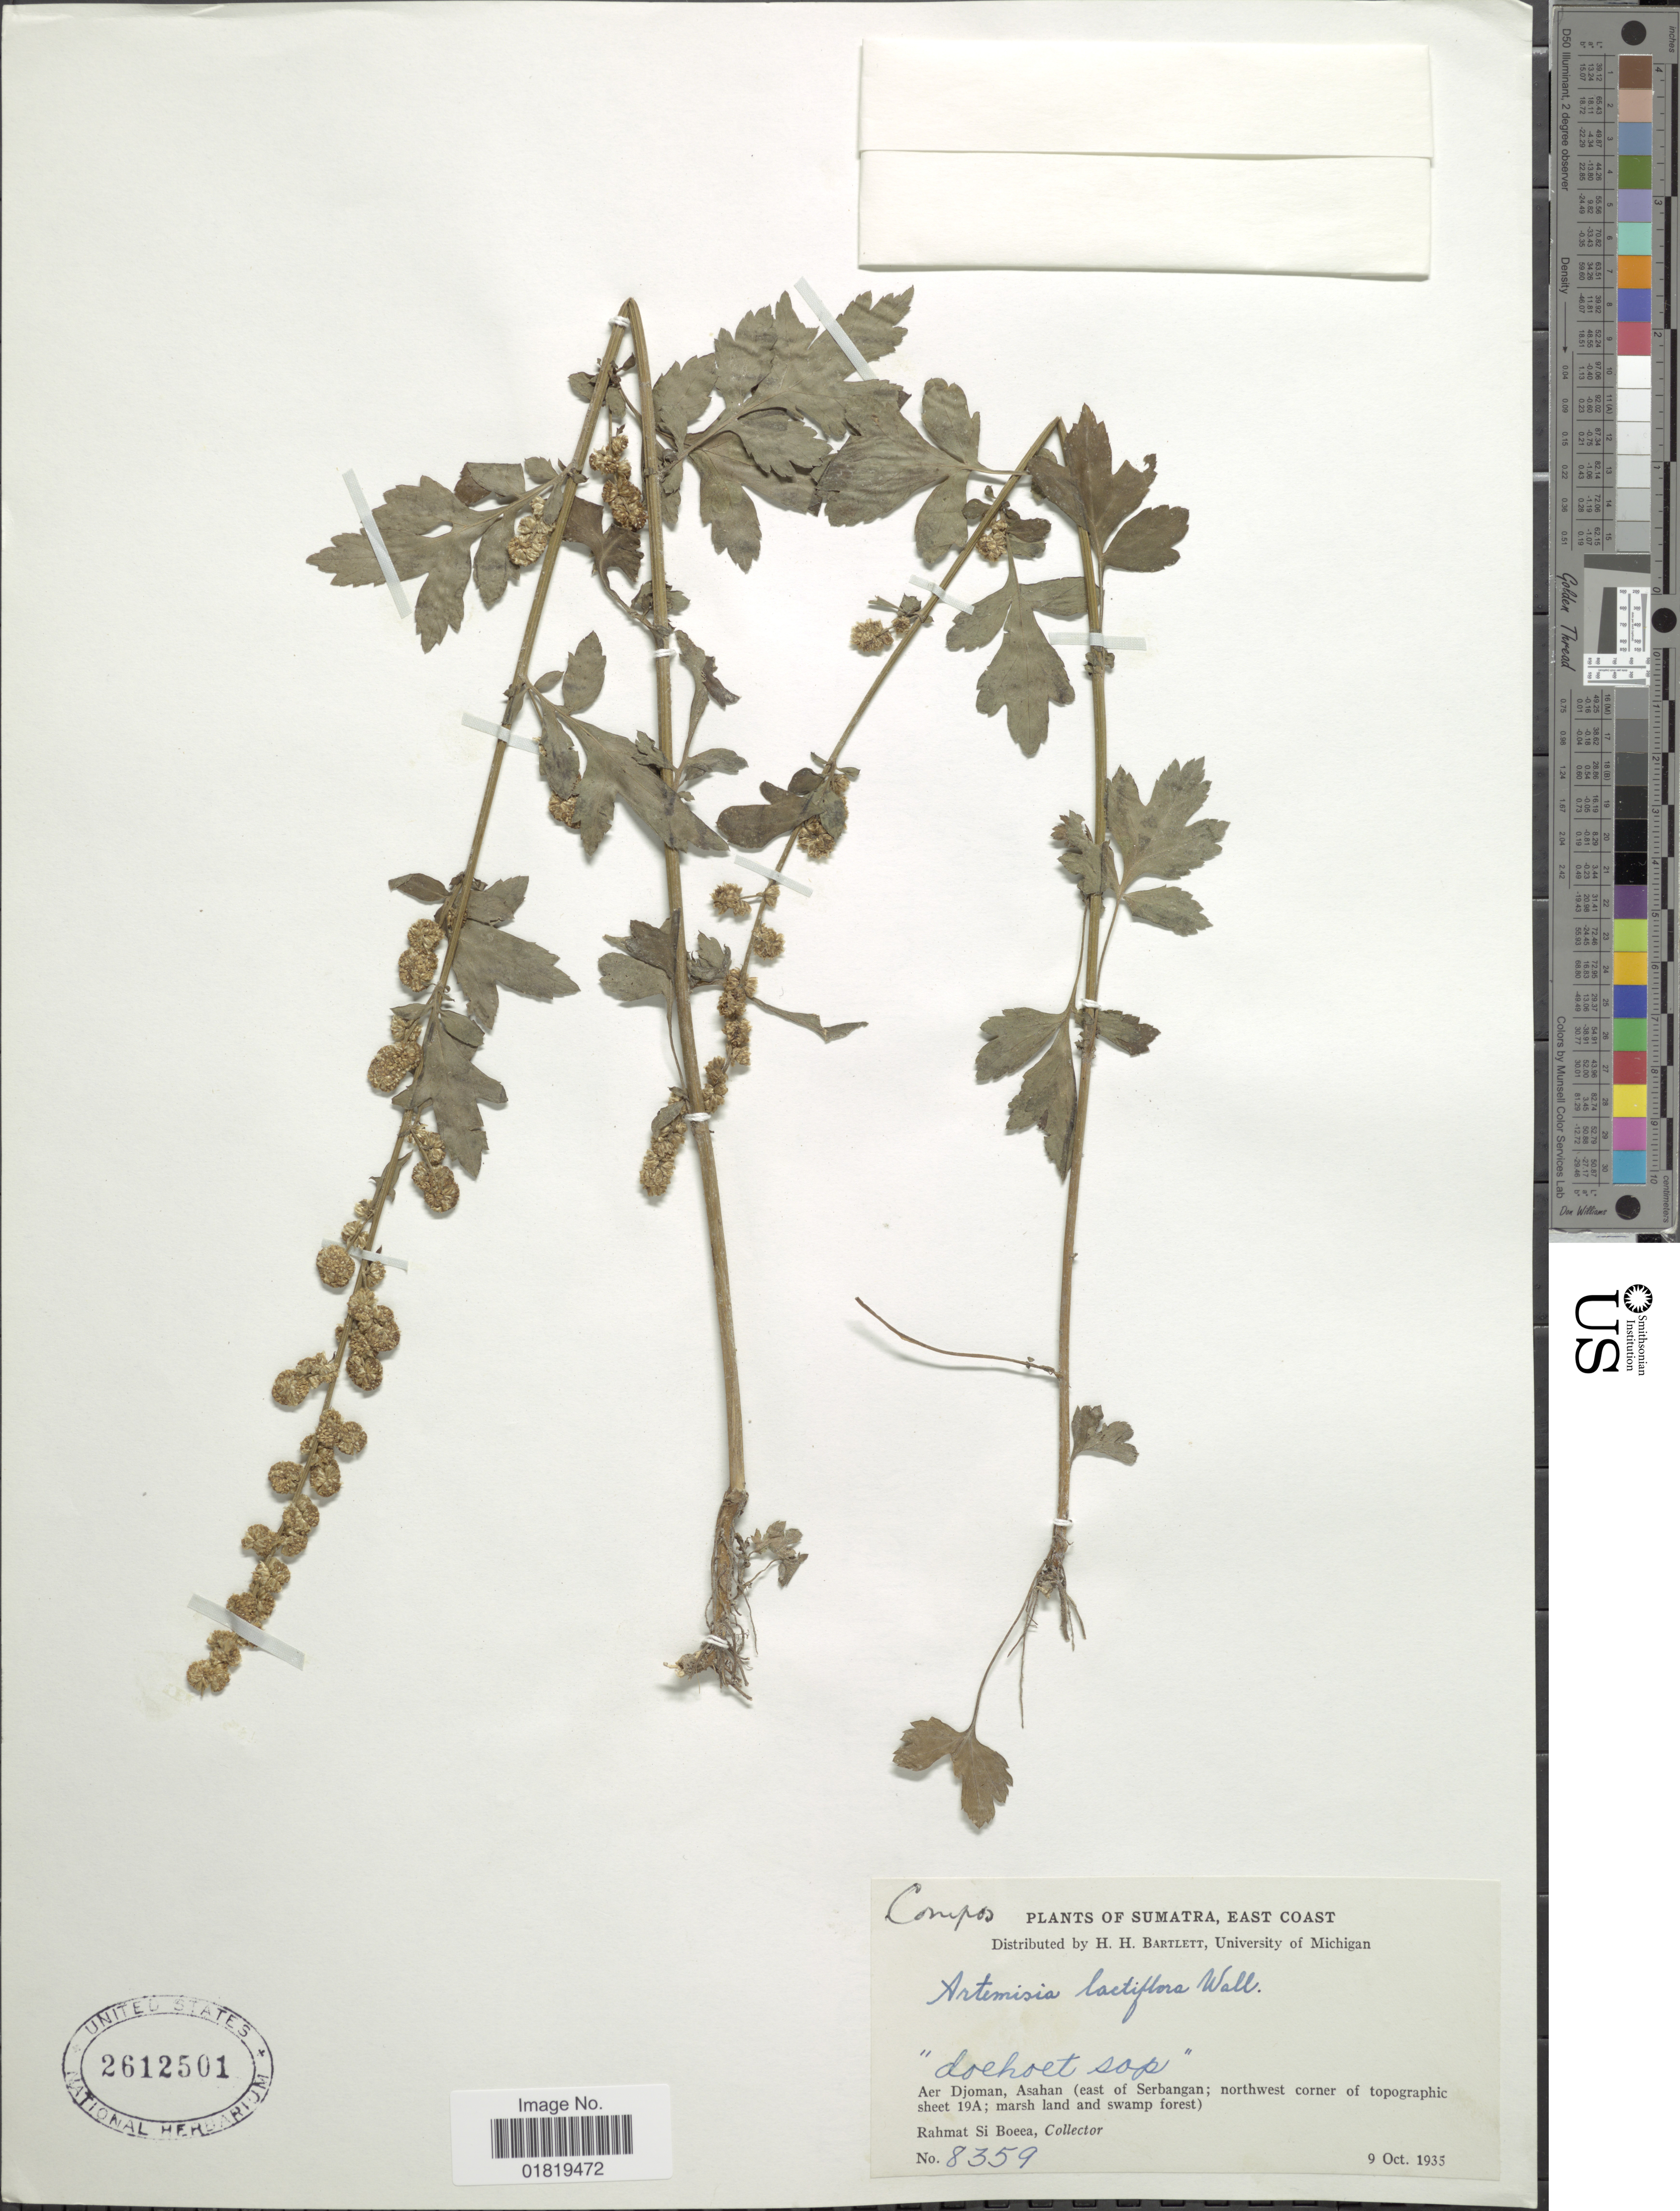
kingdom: Plantae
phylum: Tracheophyta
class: Magnoliopsida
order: Asterales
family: Asteraceae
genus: Artemisia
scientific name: Artemisia lactiflora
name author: Wall. ex DC.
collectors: Rahmat Si Boeea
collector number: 8359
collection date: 1935-10-09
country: Indonesia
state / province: Sumatra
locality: East Coast, Aer Djoman, Asahan (east of Serbangan; northwest corner of topographic sheet 19A; marsh land swamp forest)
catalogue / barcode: US 2612501